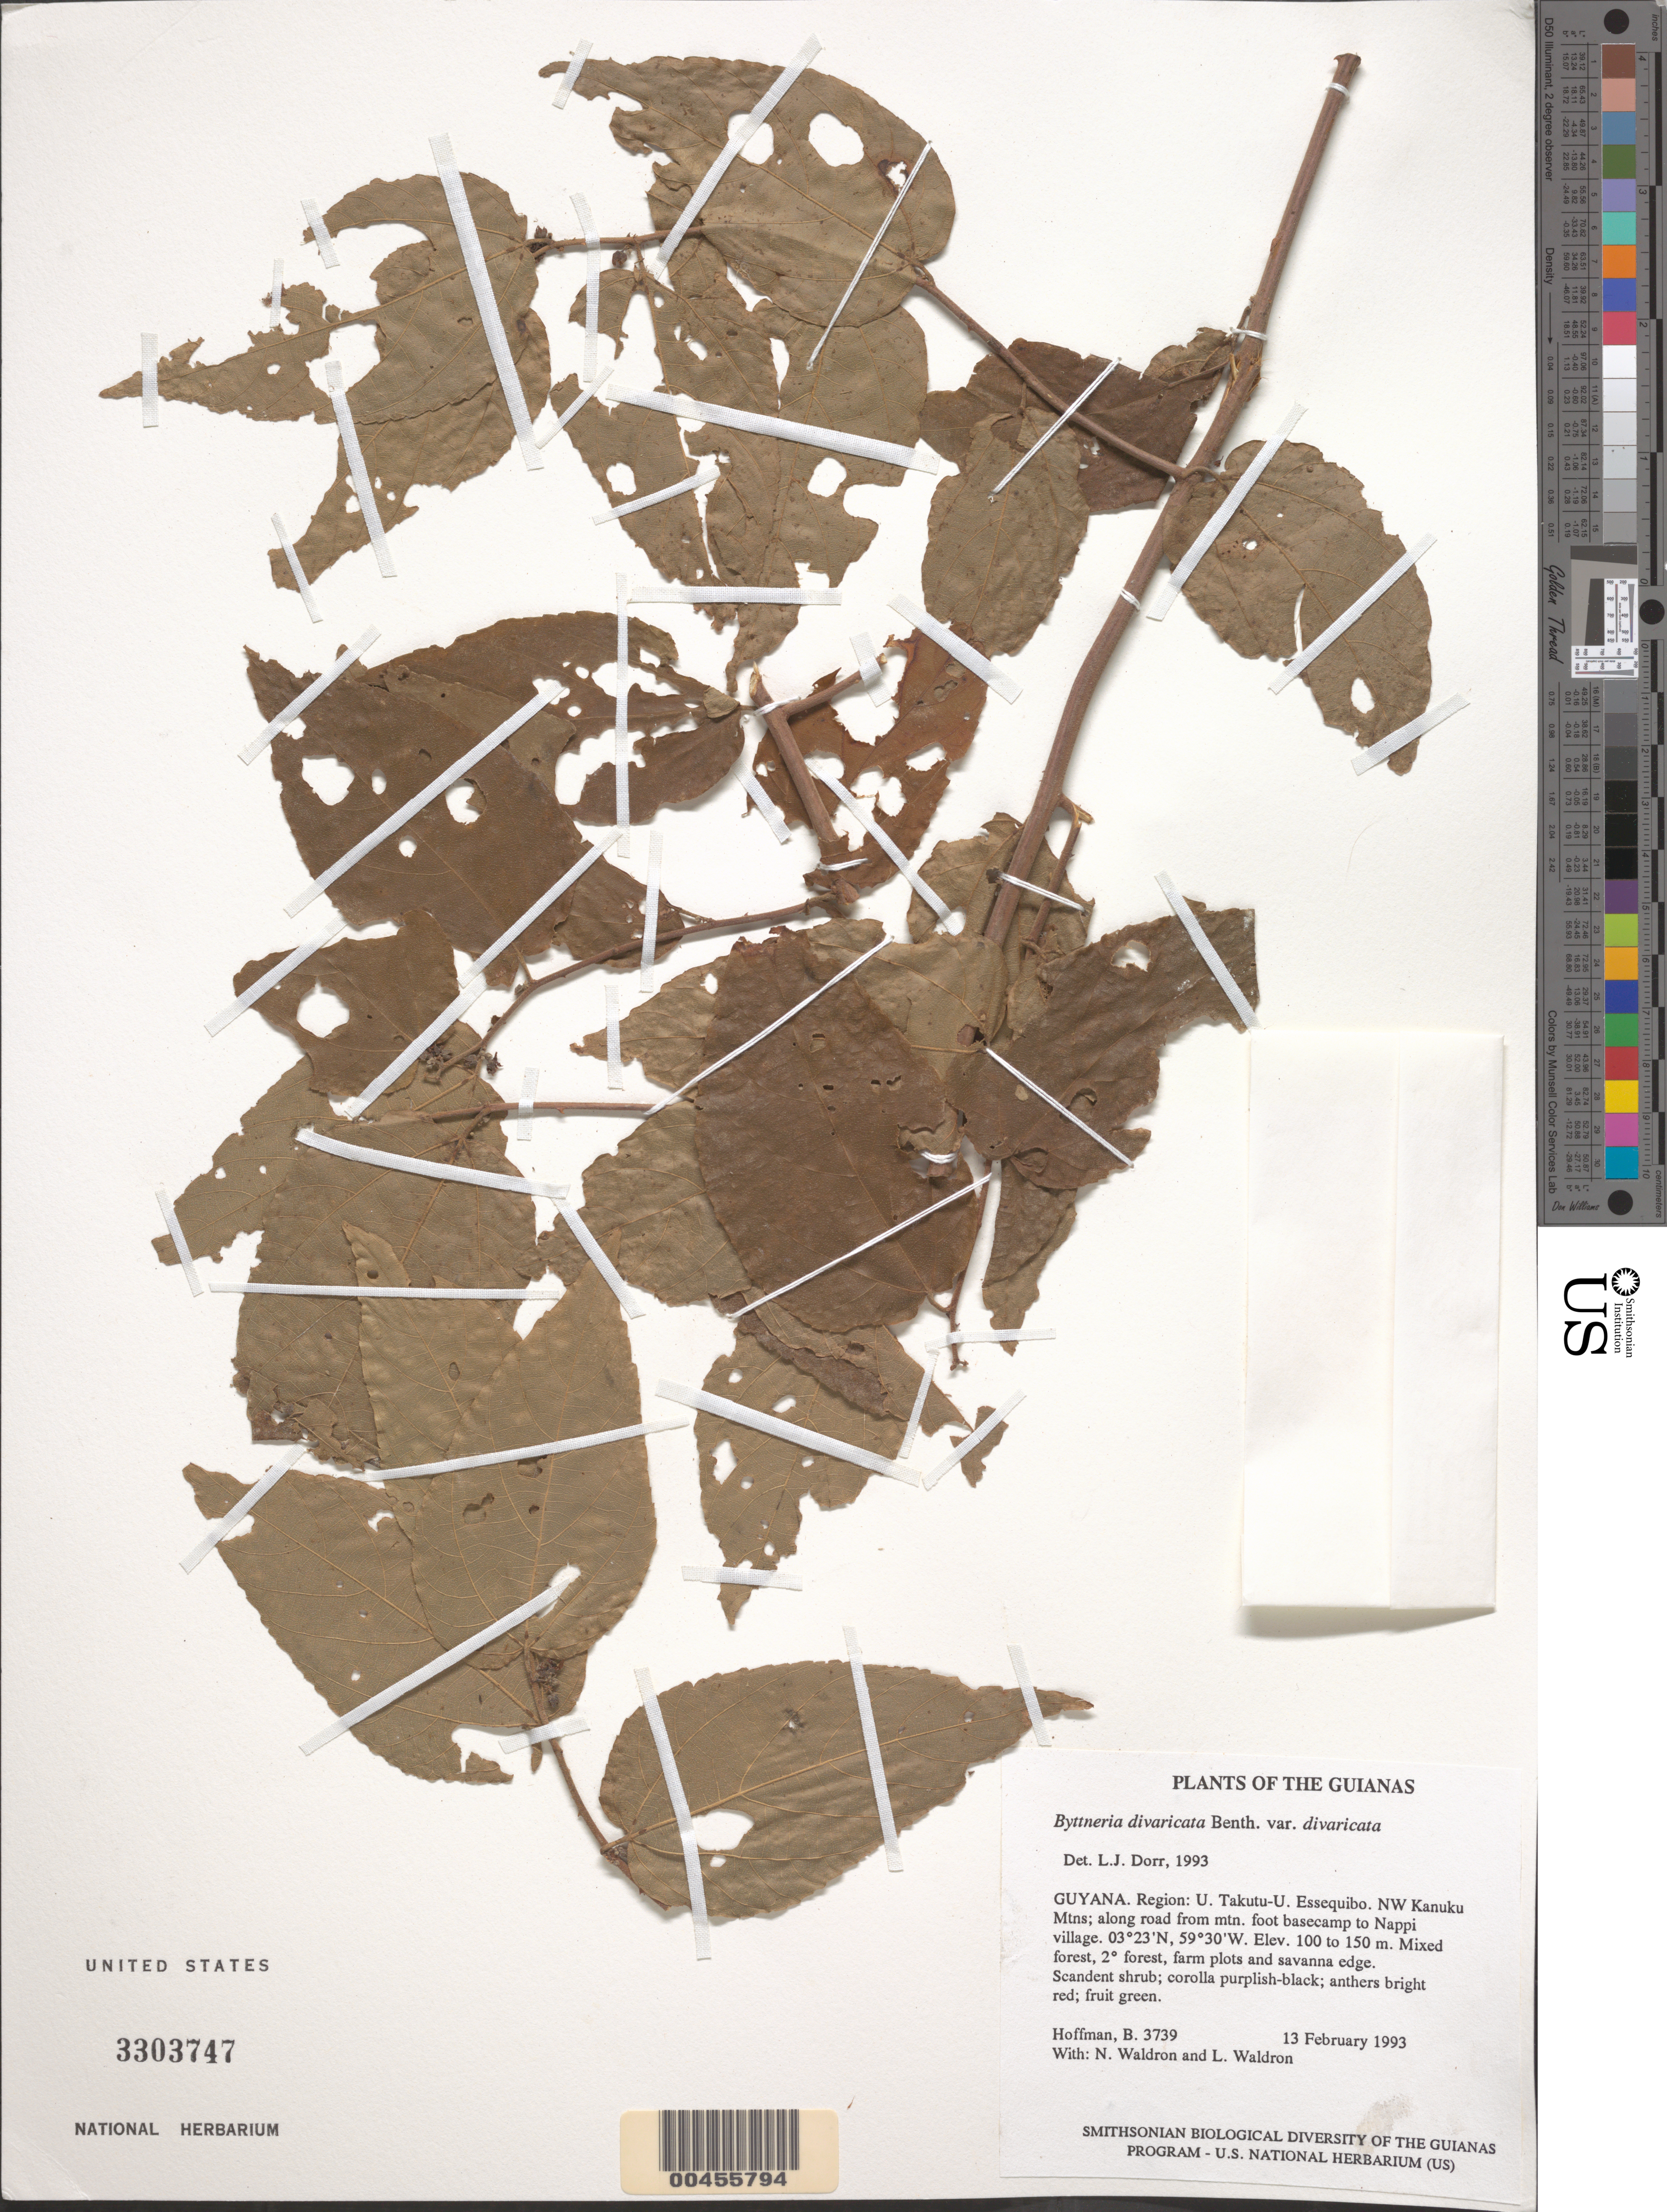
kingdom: Plantae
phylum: Tracheophyta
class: Magnoliopsida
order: Malvales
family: Malvaceae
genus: Byttneria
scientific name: Byttneria divaricata var. divaricata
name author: Benth.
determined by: Dorr, L. J., (BOT), Smithsonian Institution - National Museum of Natural History (UNITED STATES)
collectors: B. Hoffman, N. Waldron & L. Waldron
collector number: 3739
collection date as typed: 13 February 1993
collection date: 1993-02-13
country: Guyana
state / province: U. Takutu-U. Essequibo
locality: NW Kanuku Mountains; along road from mountain foot basecamp to Nappi village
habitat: Mixed forest, secondary forest, farm plots and savanna edge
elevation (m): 100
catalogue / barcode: US 3303747